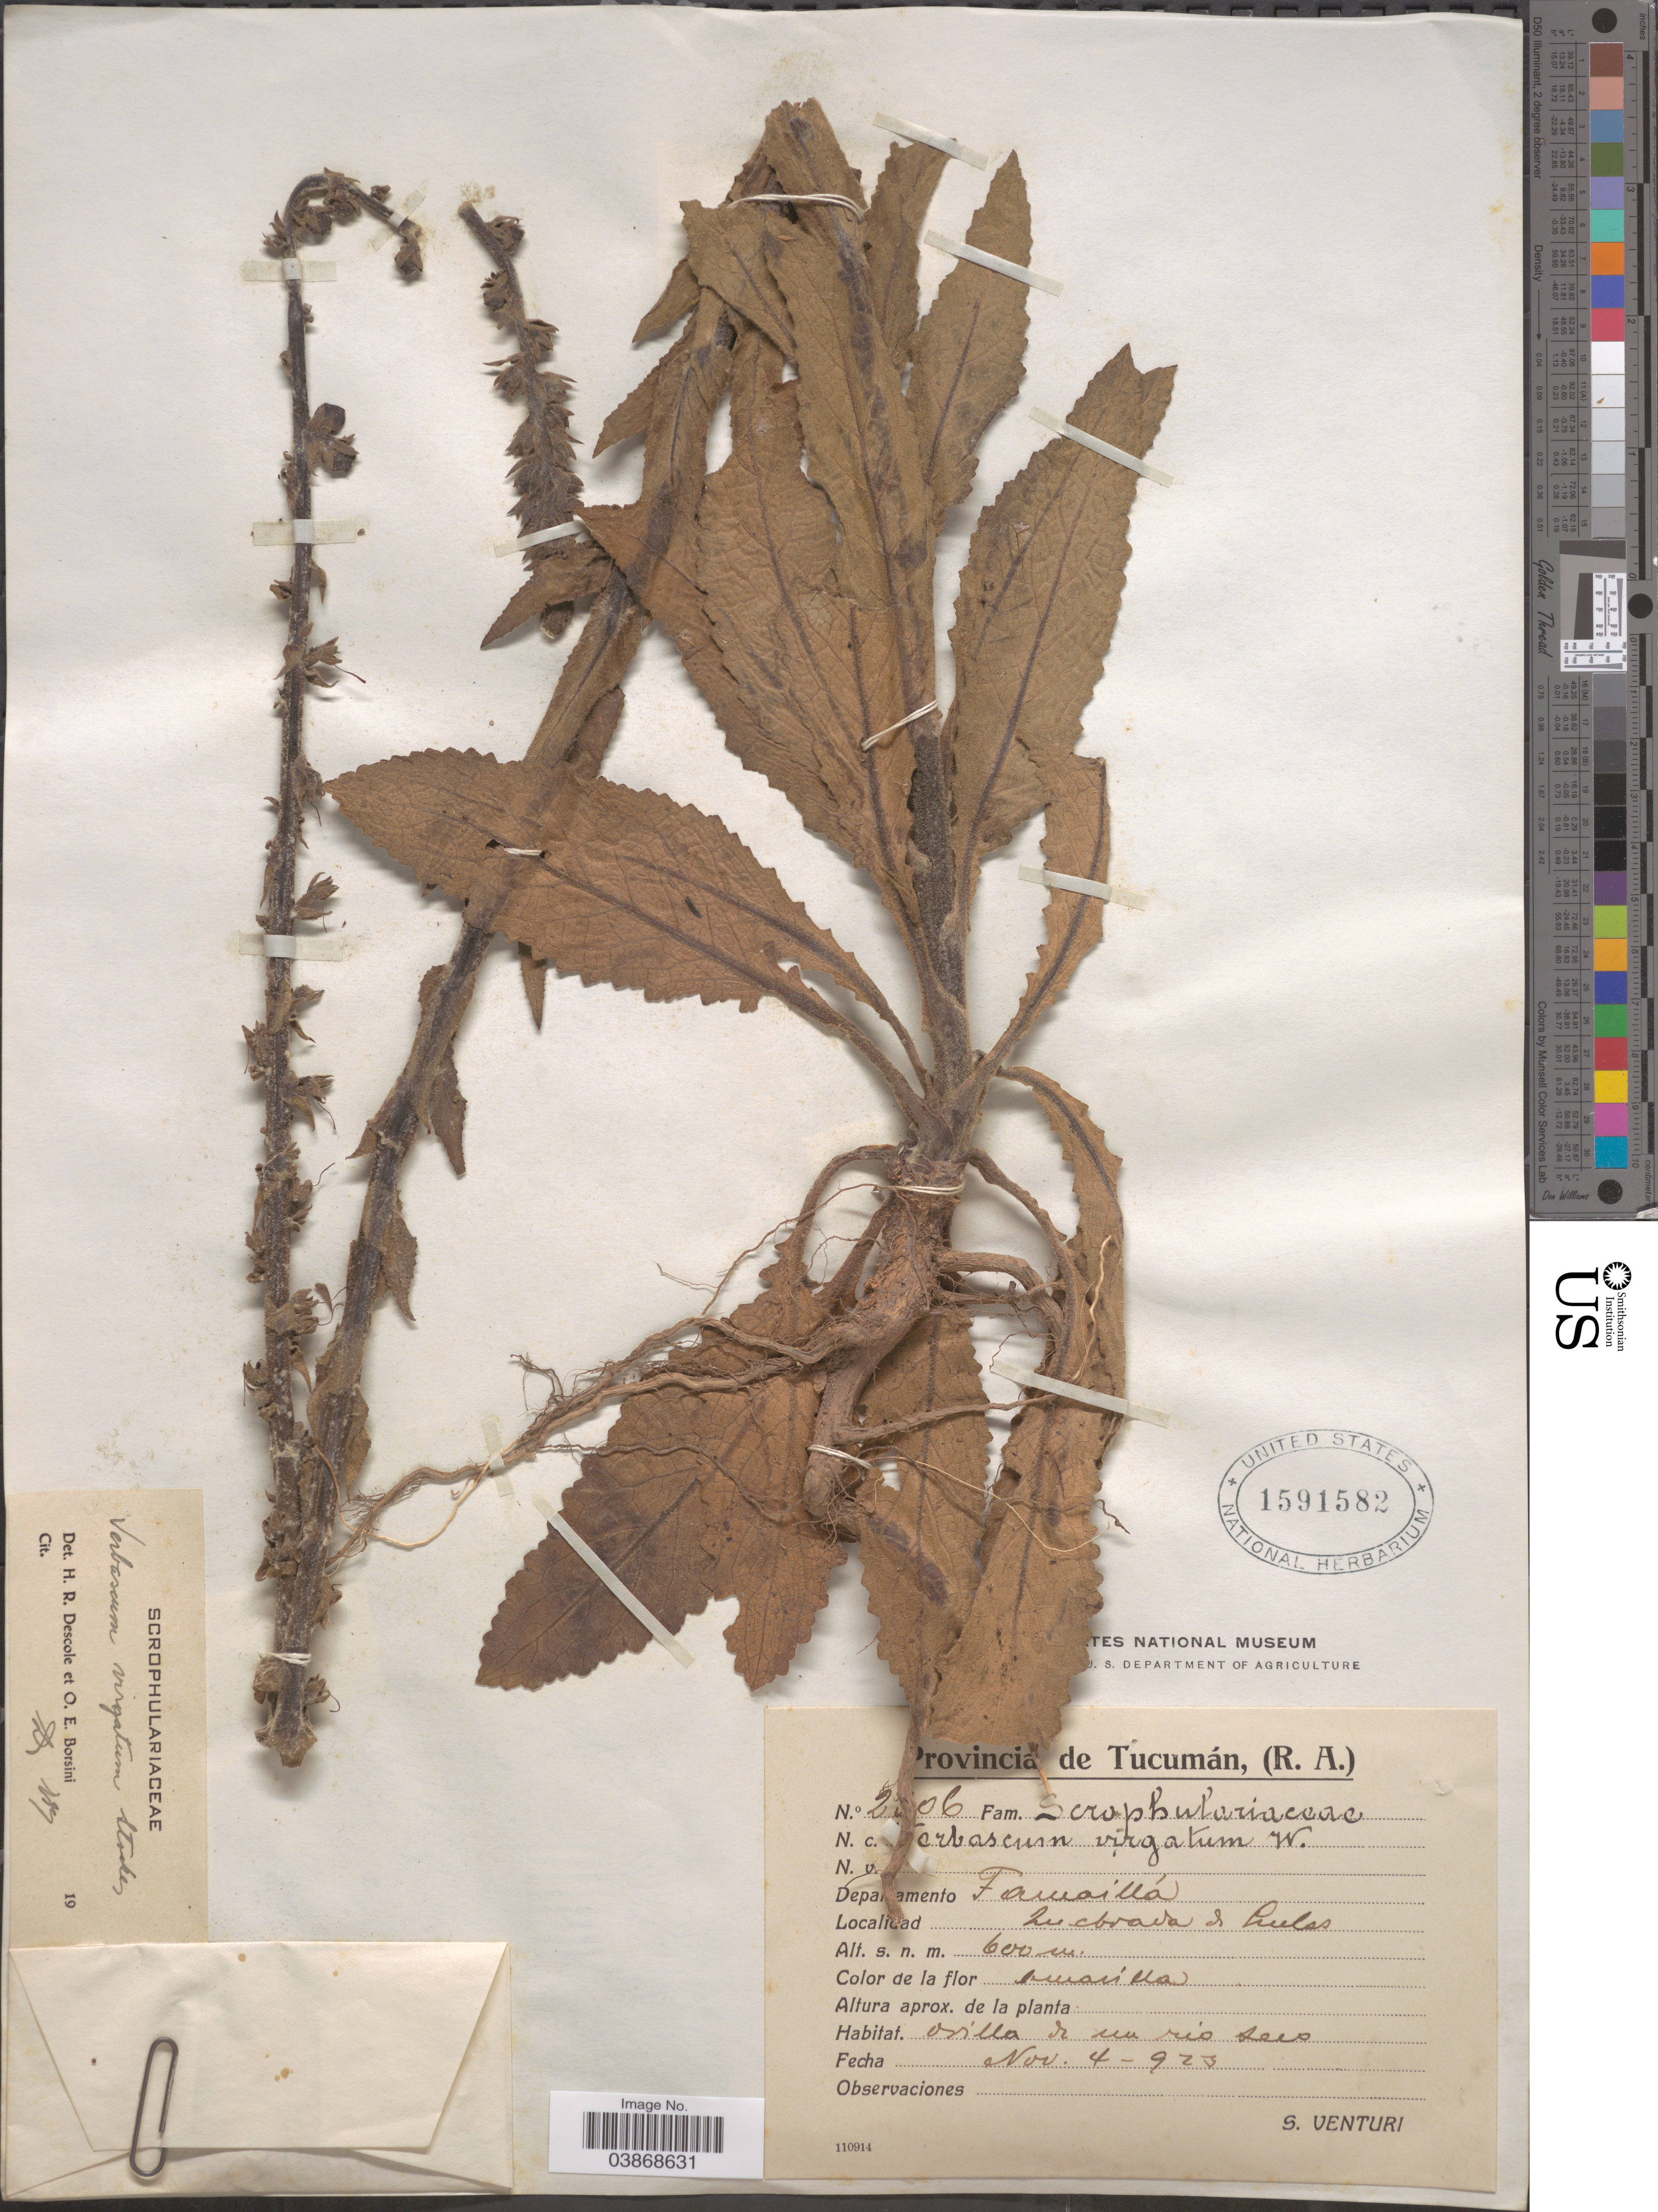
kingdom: Plantae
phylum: Tracheophyta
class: Magnoliopsida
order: Lamiales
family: Scrophulariaceae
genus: Verbascum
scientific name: Verbascum virgatum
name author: Stokes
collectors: S. Venturi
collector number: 2306*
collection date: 1923-11-04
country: Argentina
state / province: Tucuman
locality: Departamento Famaillá. Zucbrava de Leilas.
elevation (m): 600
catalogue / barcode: US 1591582